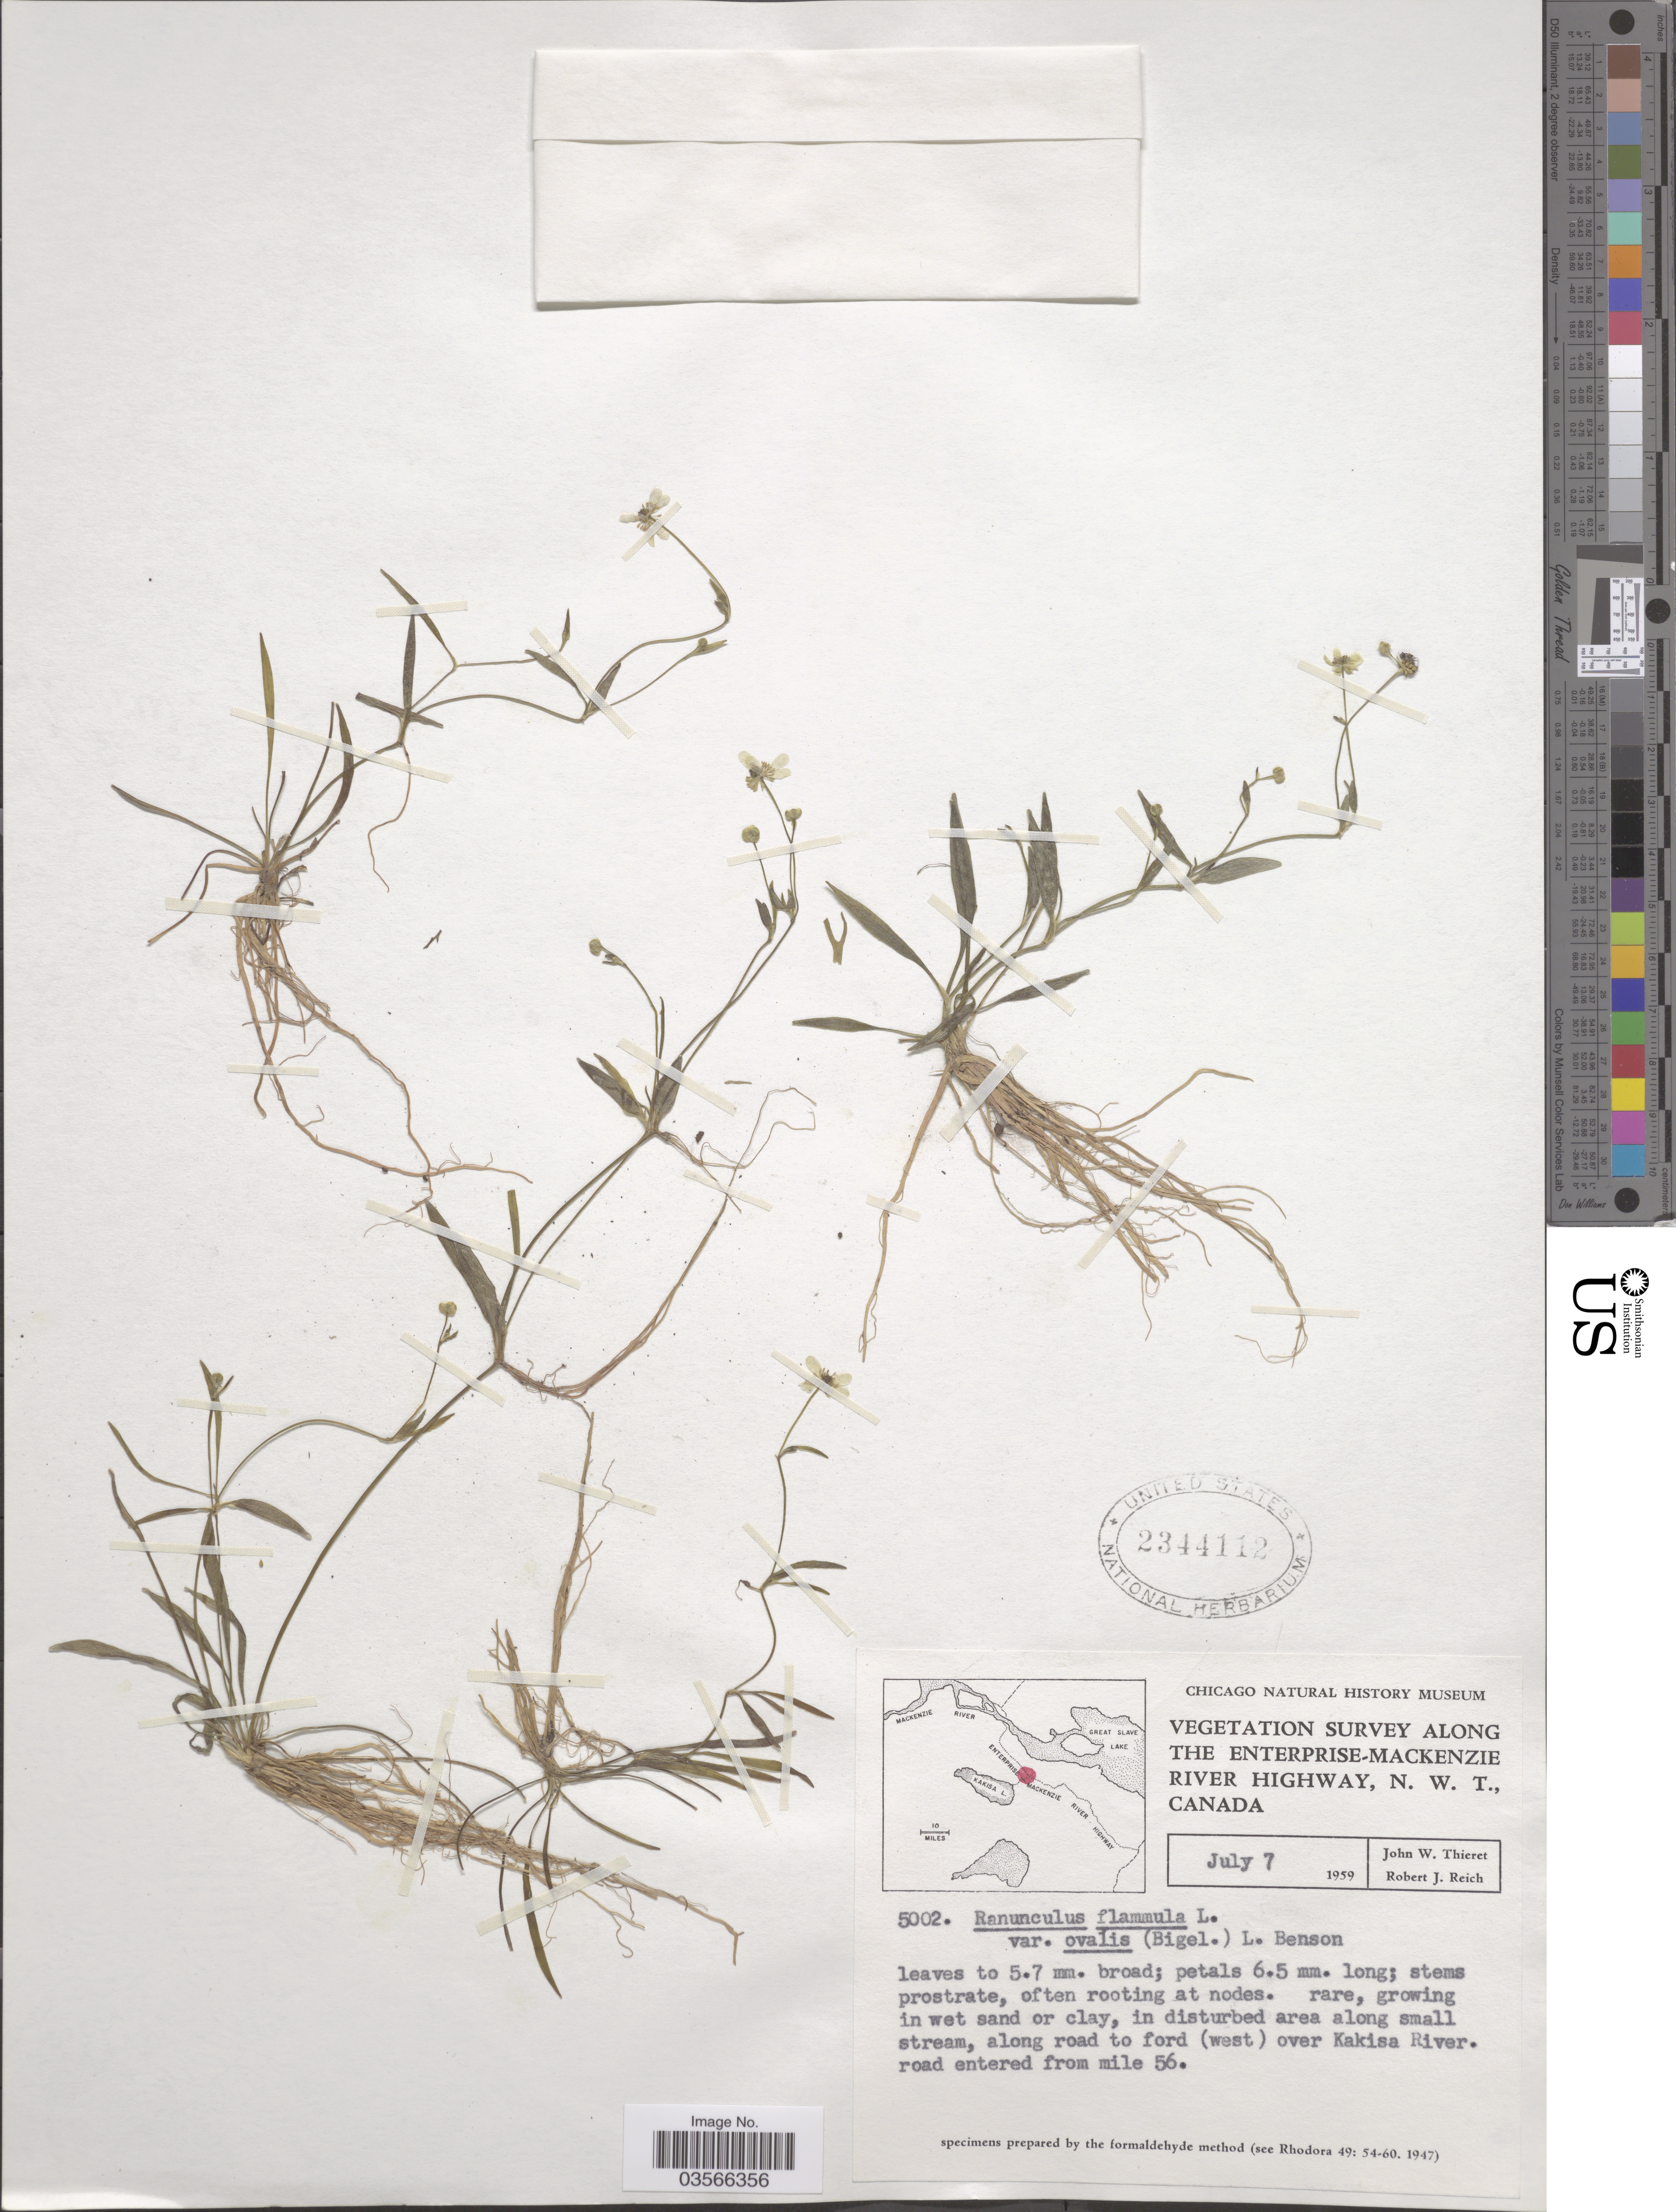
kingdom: Plantae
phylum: Tracheophyta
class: Magnoliopsida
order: Ranunculales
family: Ranunculaceae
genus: Ranunculus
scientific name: Ranunculus flammula var. ovalis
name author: (J.M. Bigelow) L.D. Benson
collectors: J. W. Thieret & R. Reich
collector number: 5002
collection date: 1959-07-07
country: Canada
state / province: Northwest Territories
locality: Along The Enterprise-Mackenzie River Highway. In disturbed area along small stream, along road to ford (west) over Kakisa River. Road entered from mile 56.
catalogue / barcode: US 2344112